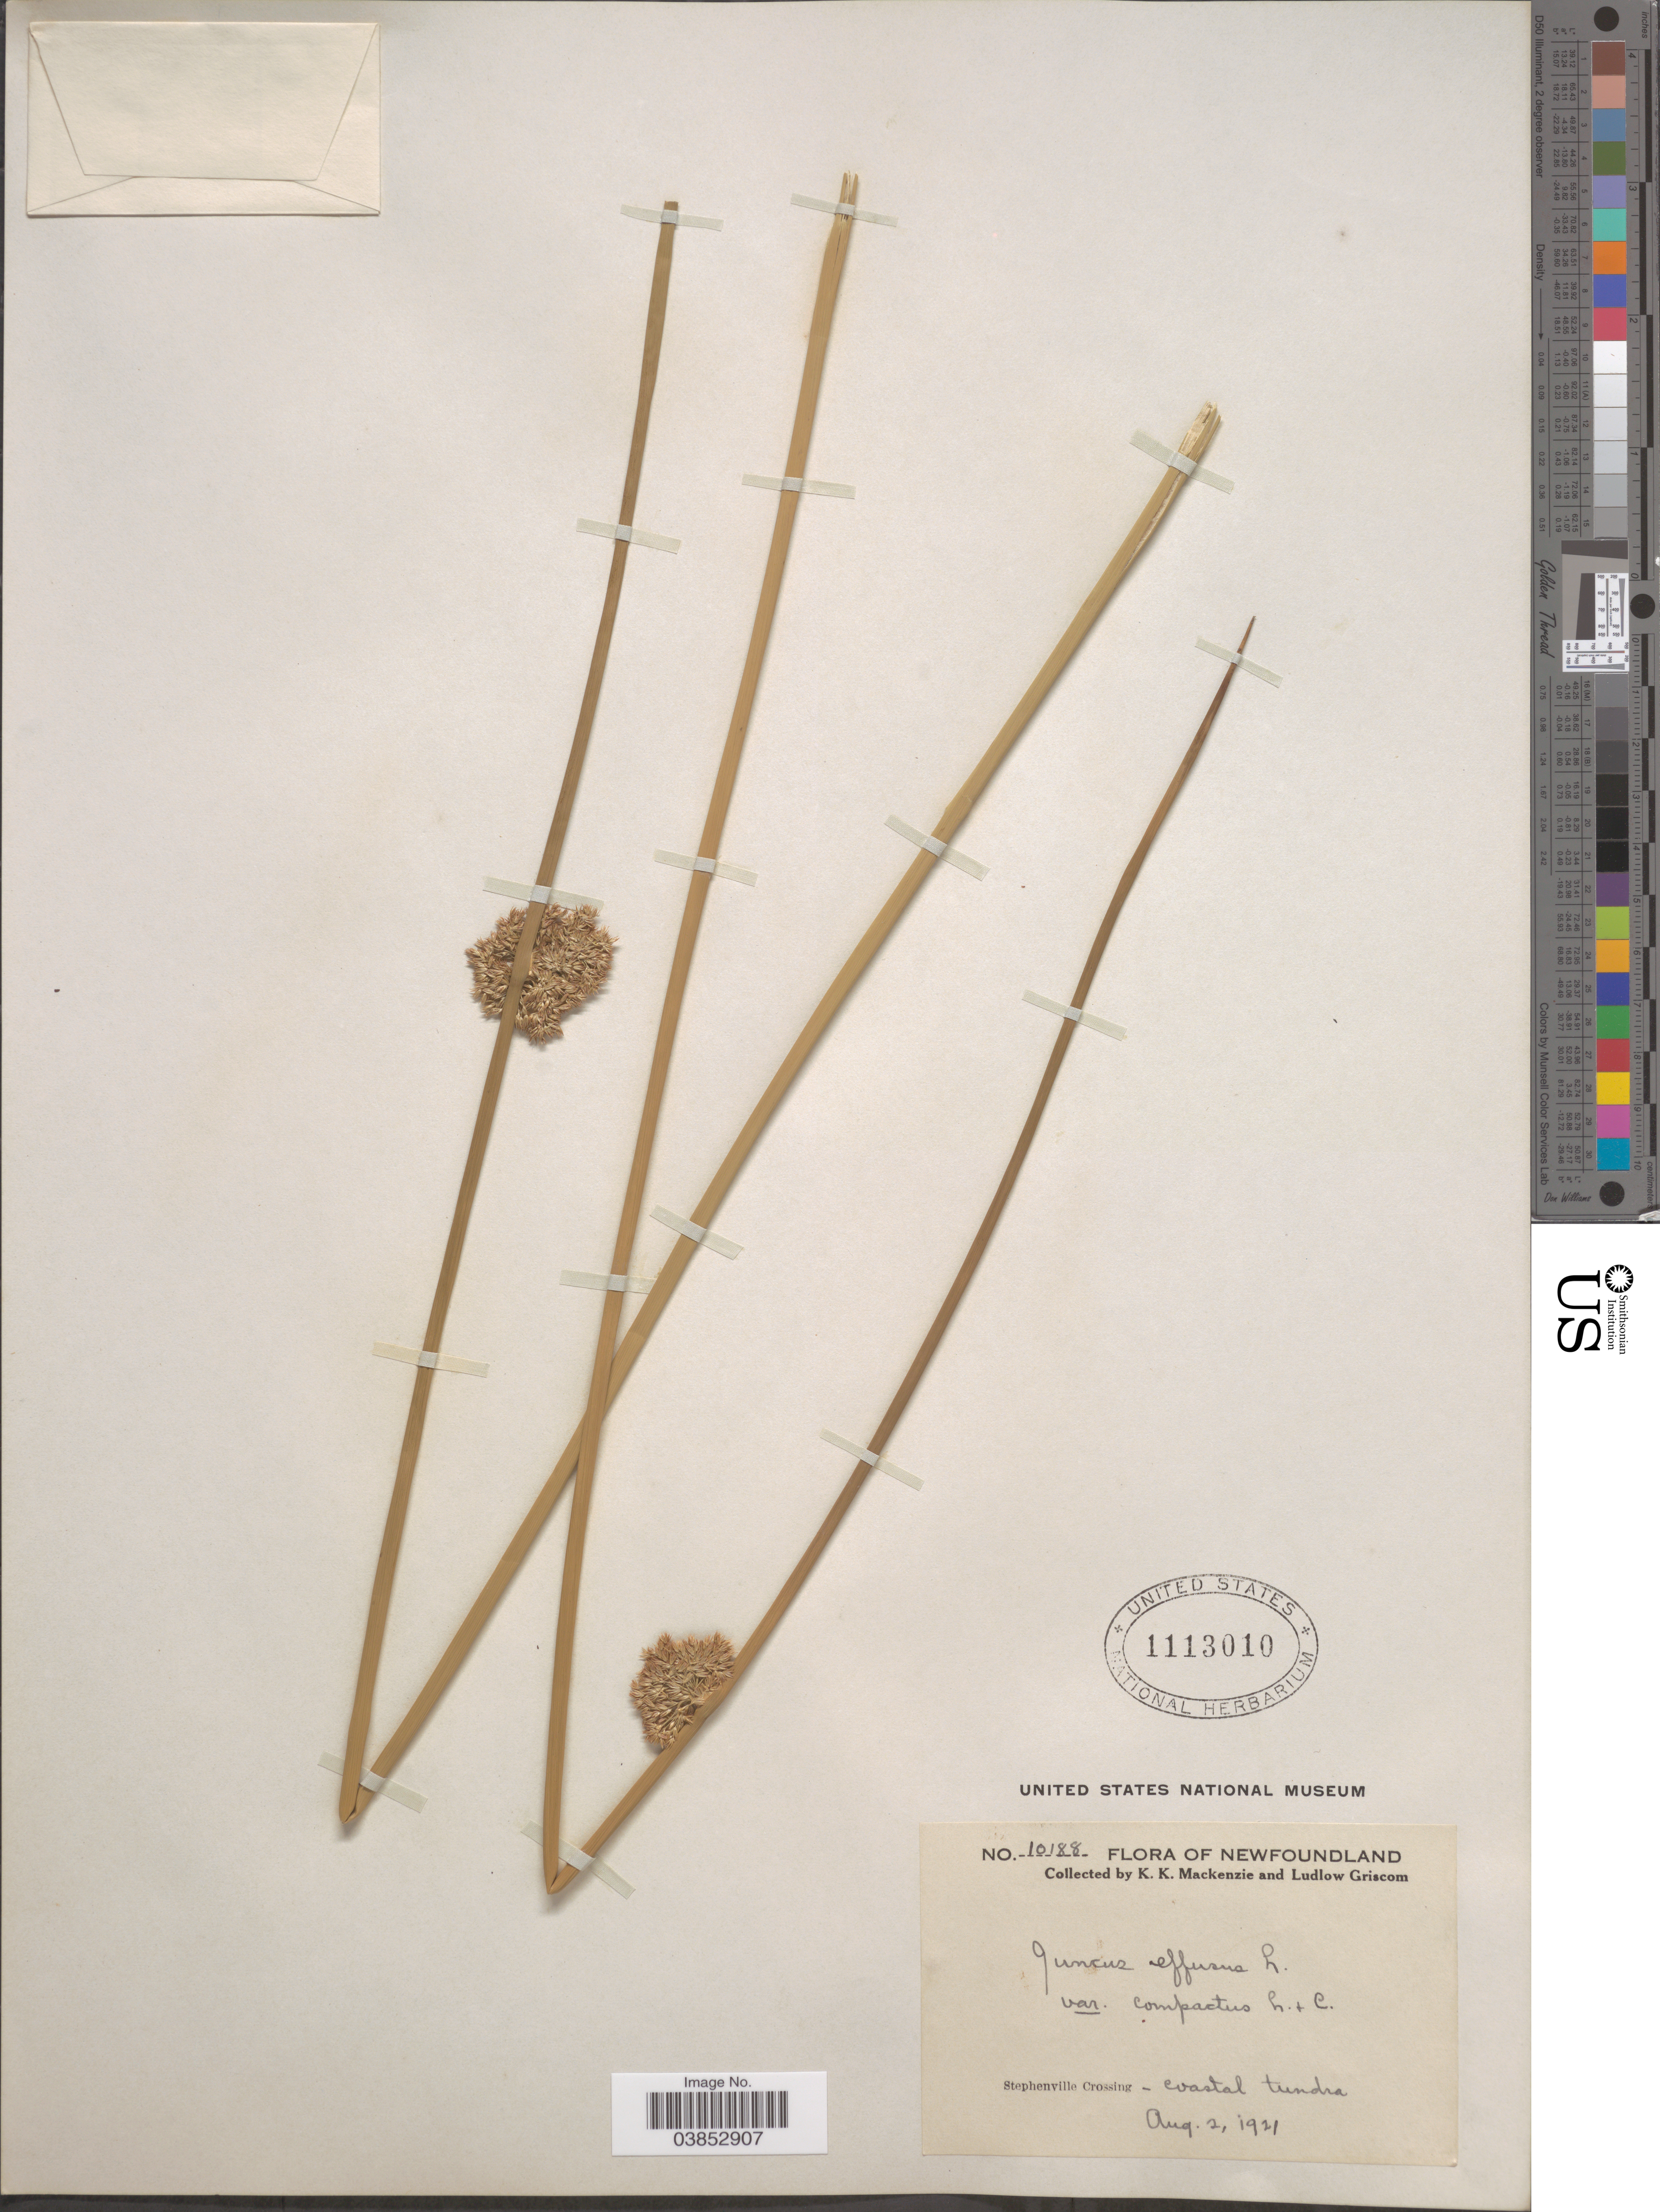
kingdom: Plantae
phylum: Tracheophyta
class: Liliopsida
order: Poales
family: Juncaceae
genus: Juncus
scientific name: Juncus effusus var. compactus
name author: Lej.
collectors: K. K. Mackenzie & L. Griscom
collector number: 10188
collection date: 1921-08-02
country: Canada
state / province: Newfoundland and Labrador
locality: Stephenville Crossing - evastal tundra.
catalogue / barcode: US 1113010